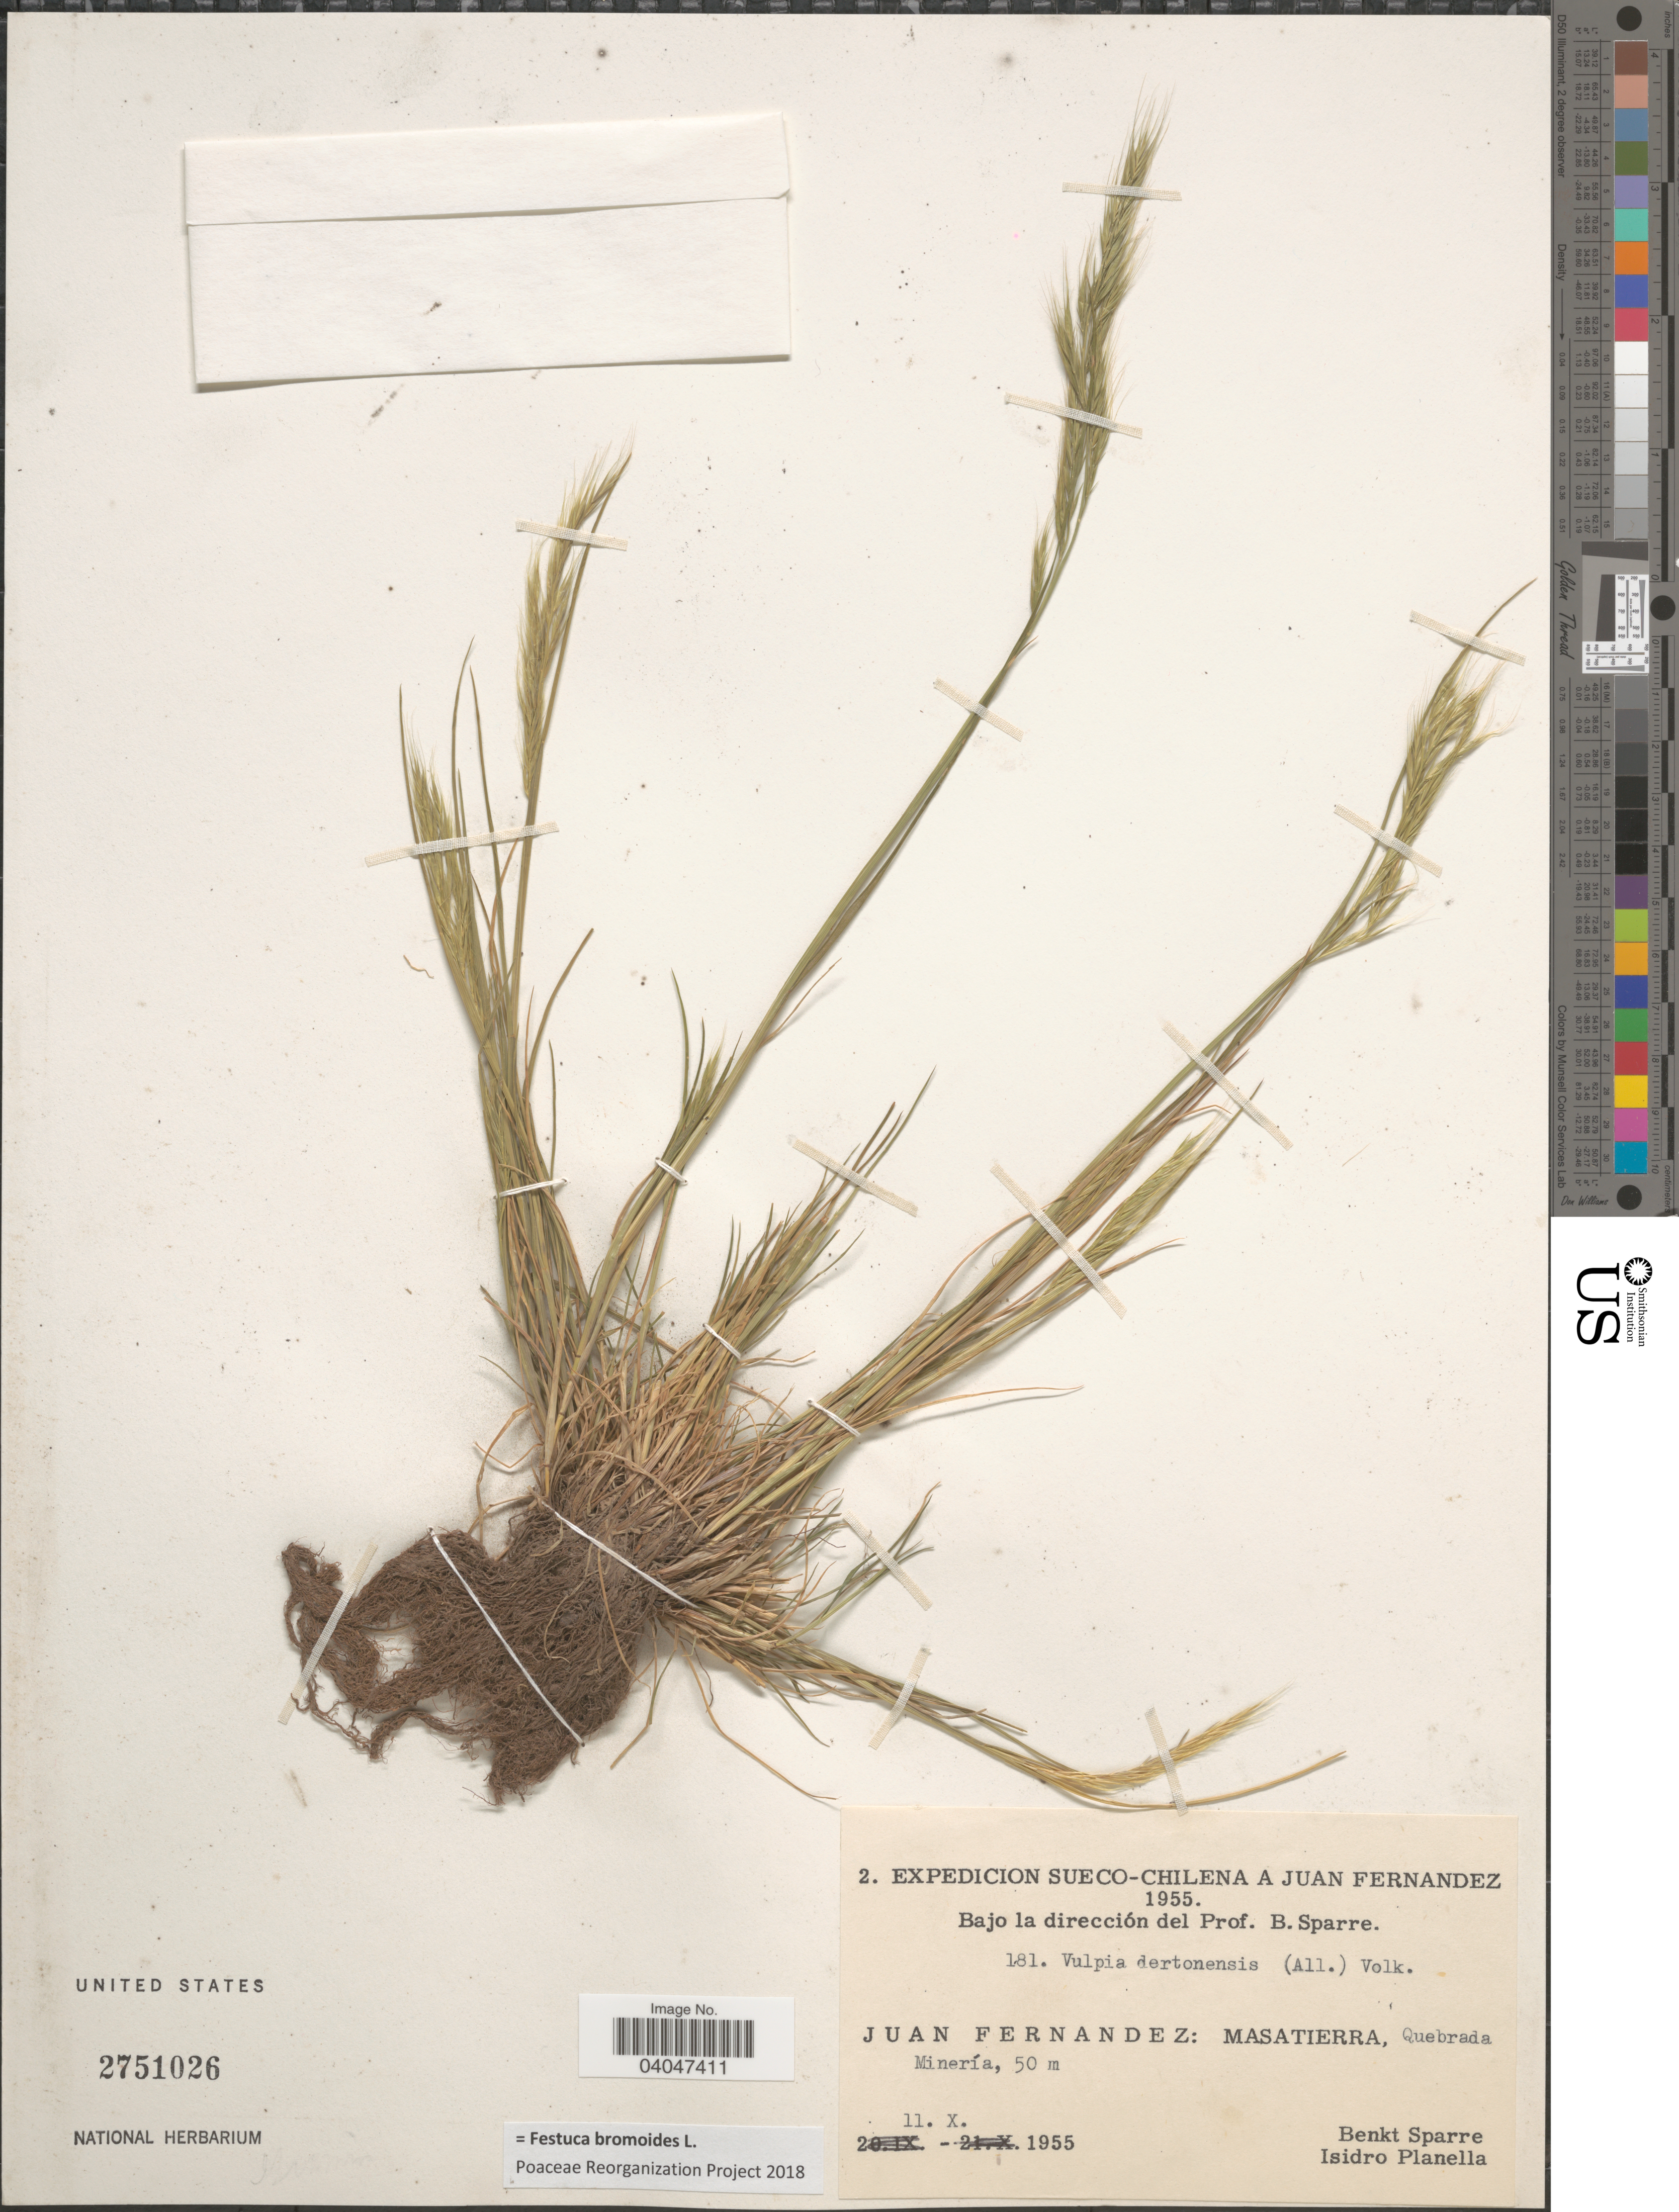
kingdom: Plantae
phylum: Tracheophyta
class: Liliopsida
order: Poales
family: Poaceae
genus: Festuca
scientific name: Festuca bromoides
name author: L.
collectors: B. Sparre & I. Planella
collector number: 181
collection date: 1955-10-11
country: Chile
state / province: Valparaíso (V)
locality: Juan Fernandez: Masatierra, Quebrada Minería.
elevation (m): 50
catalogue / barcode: US 2751026